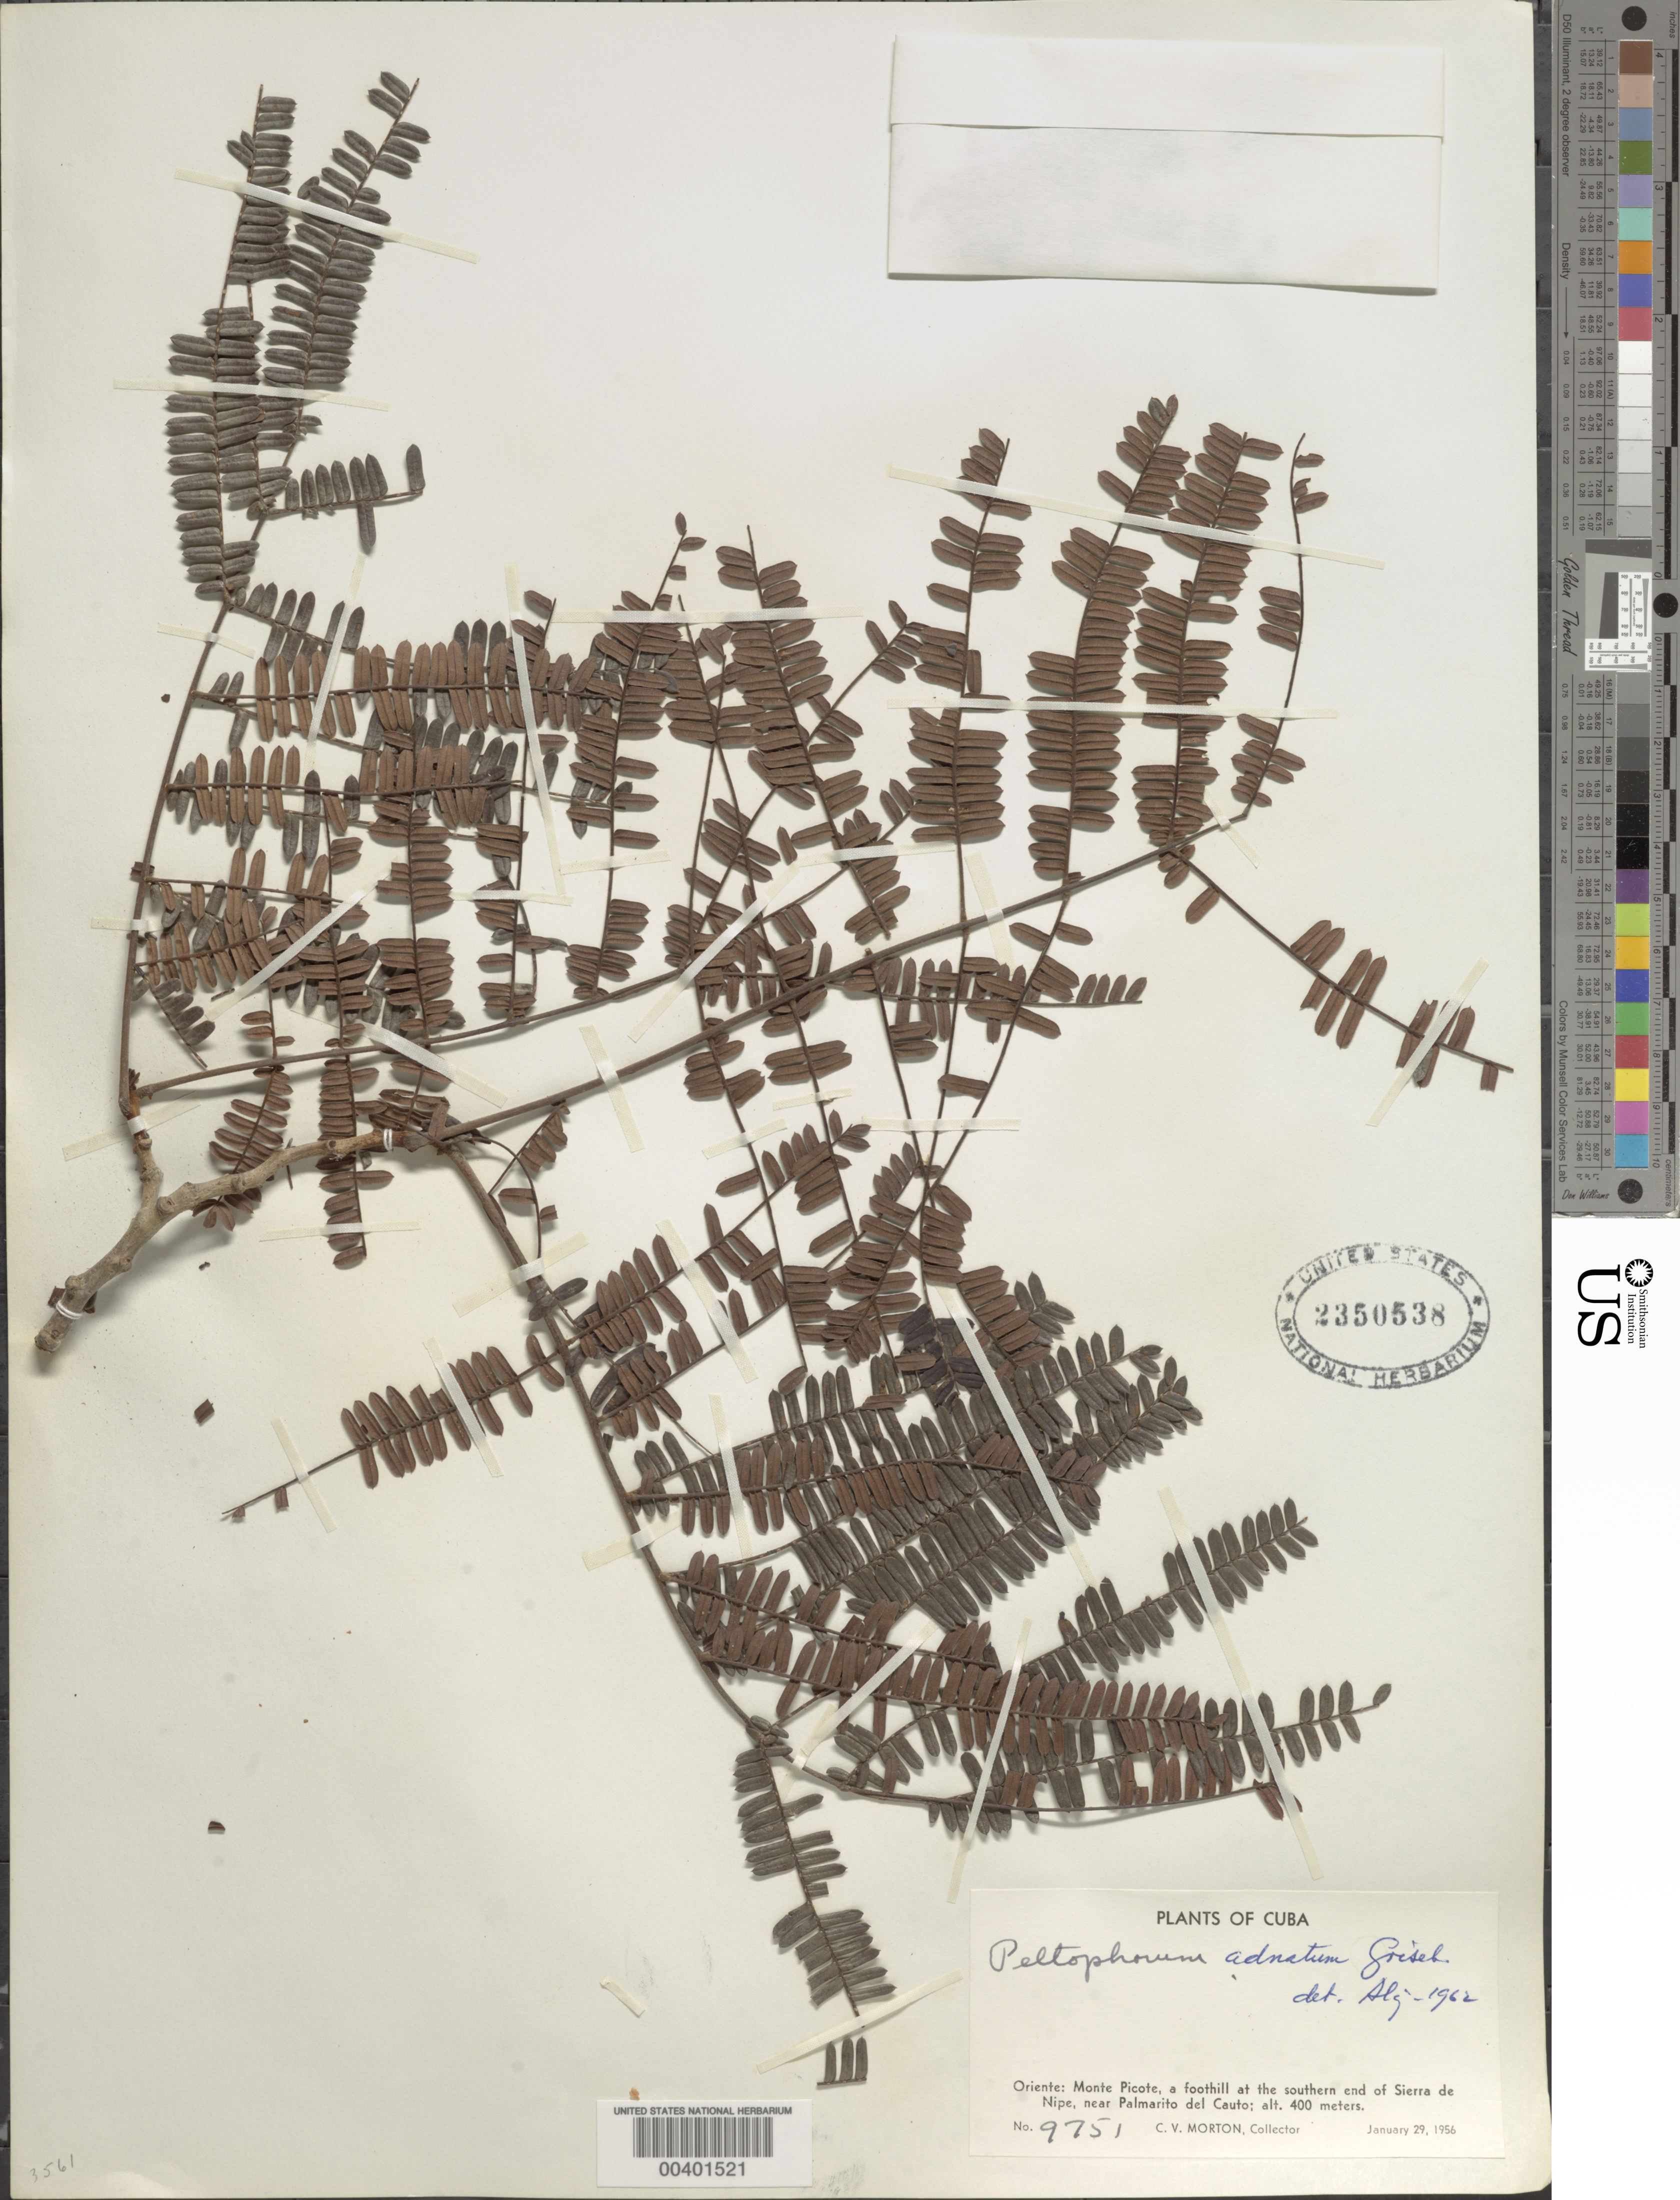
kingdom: Plantae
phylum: Tracheophyta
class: Magnoliopsida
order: Fabales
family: Fabaceae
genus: Peltophorum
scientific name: Peltophorum adnatum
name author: Griseb.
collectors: C. V. Morton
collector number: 9751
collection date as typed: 29 Jan 1956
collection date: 1956-01-29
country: Cuba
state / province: Oriente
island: Greater Antilles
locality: Monte picote, near palmarito del cauto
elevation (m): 400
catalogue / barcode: US 2350538